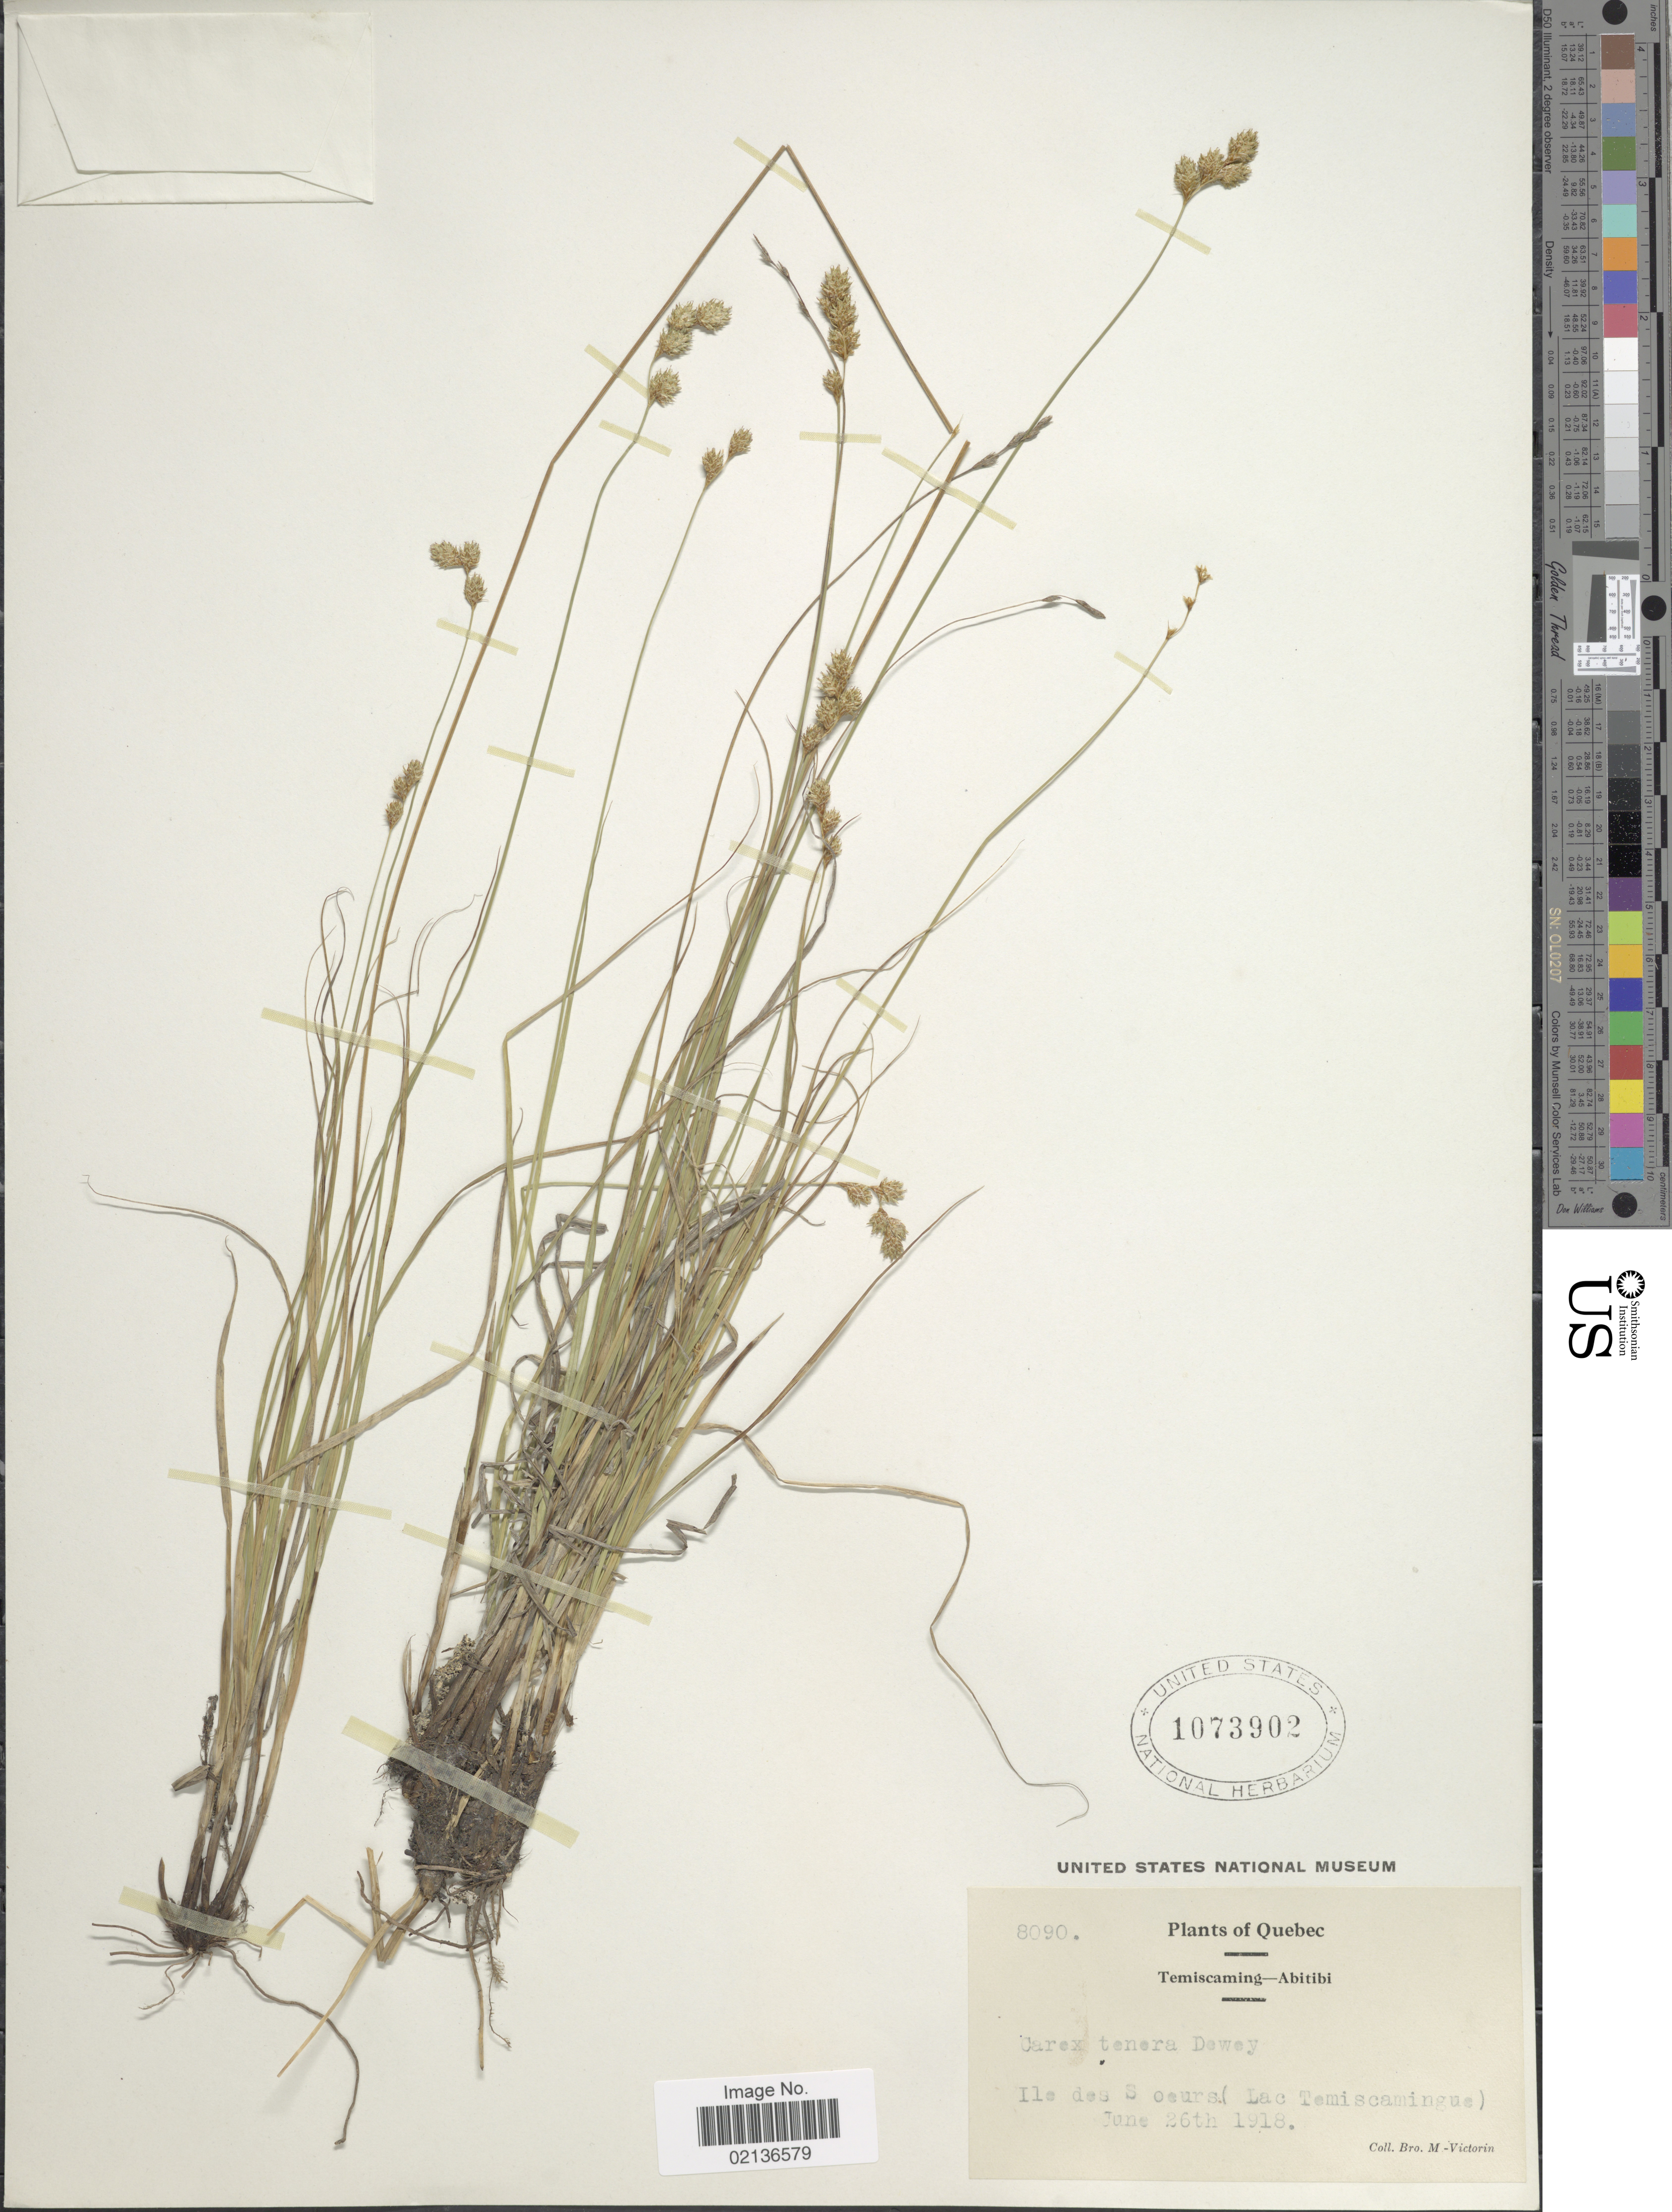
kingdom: Plantae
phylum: Tracheophyta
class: Liliopsida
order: Poales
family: Cyperaceae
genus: Carex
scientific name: Carex tenera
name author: Dewey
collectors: Fr. Marie-Victorin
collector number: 8090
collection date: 1918-06-26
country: Canada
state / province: Quebec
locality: Temiscaming-Abitibi, Ile des S oeurs (Lac Temiscamingue)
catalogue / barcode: US 1073902